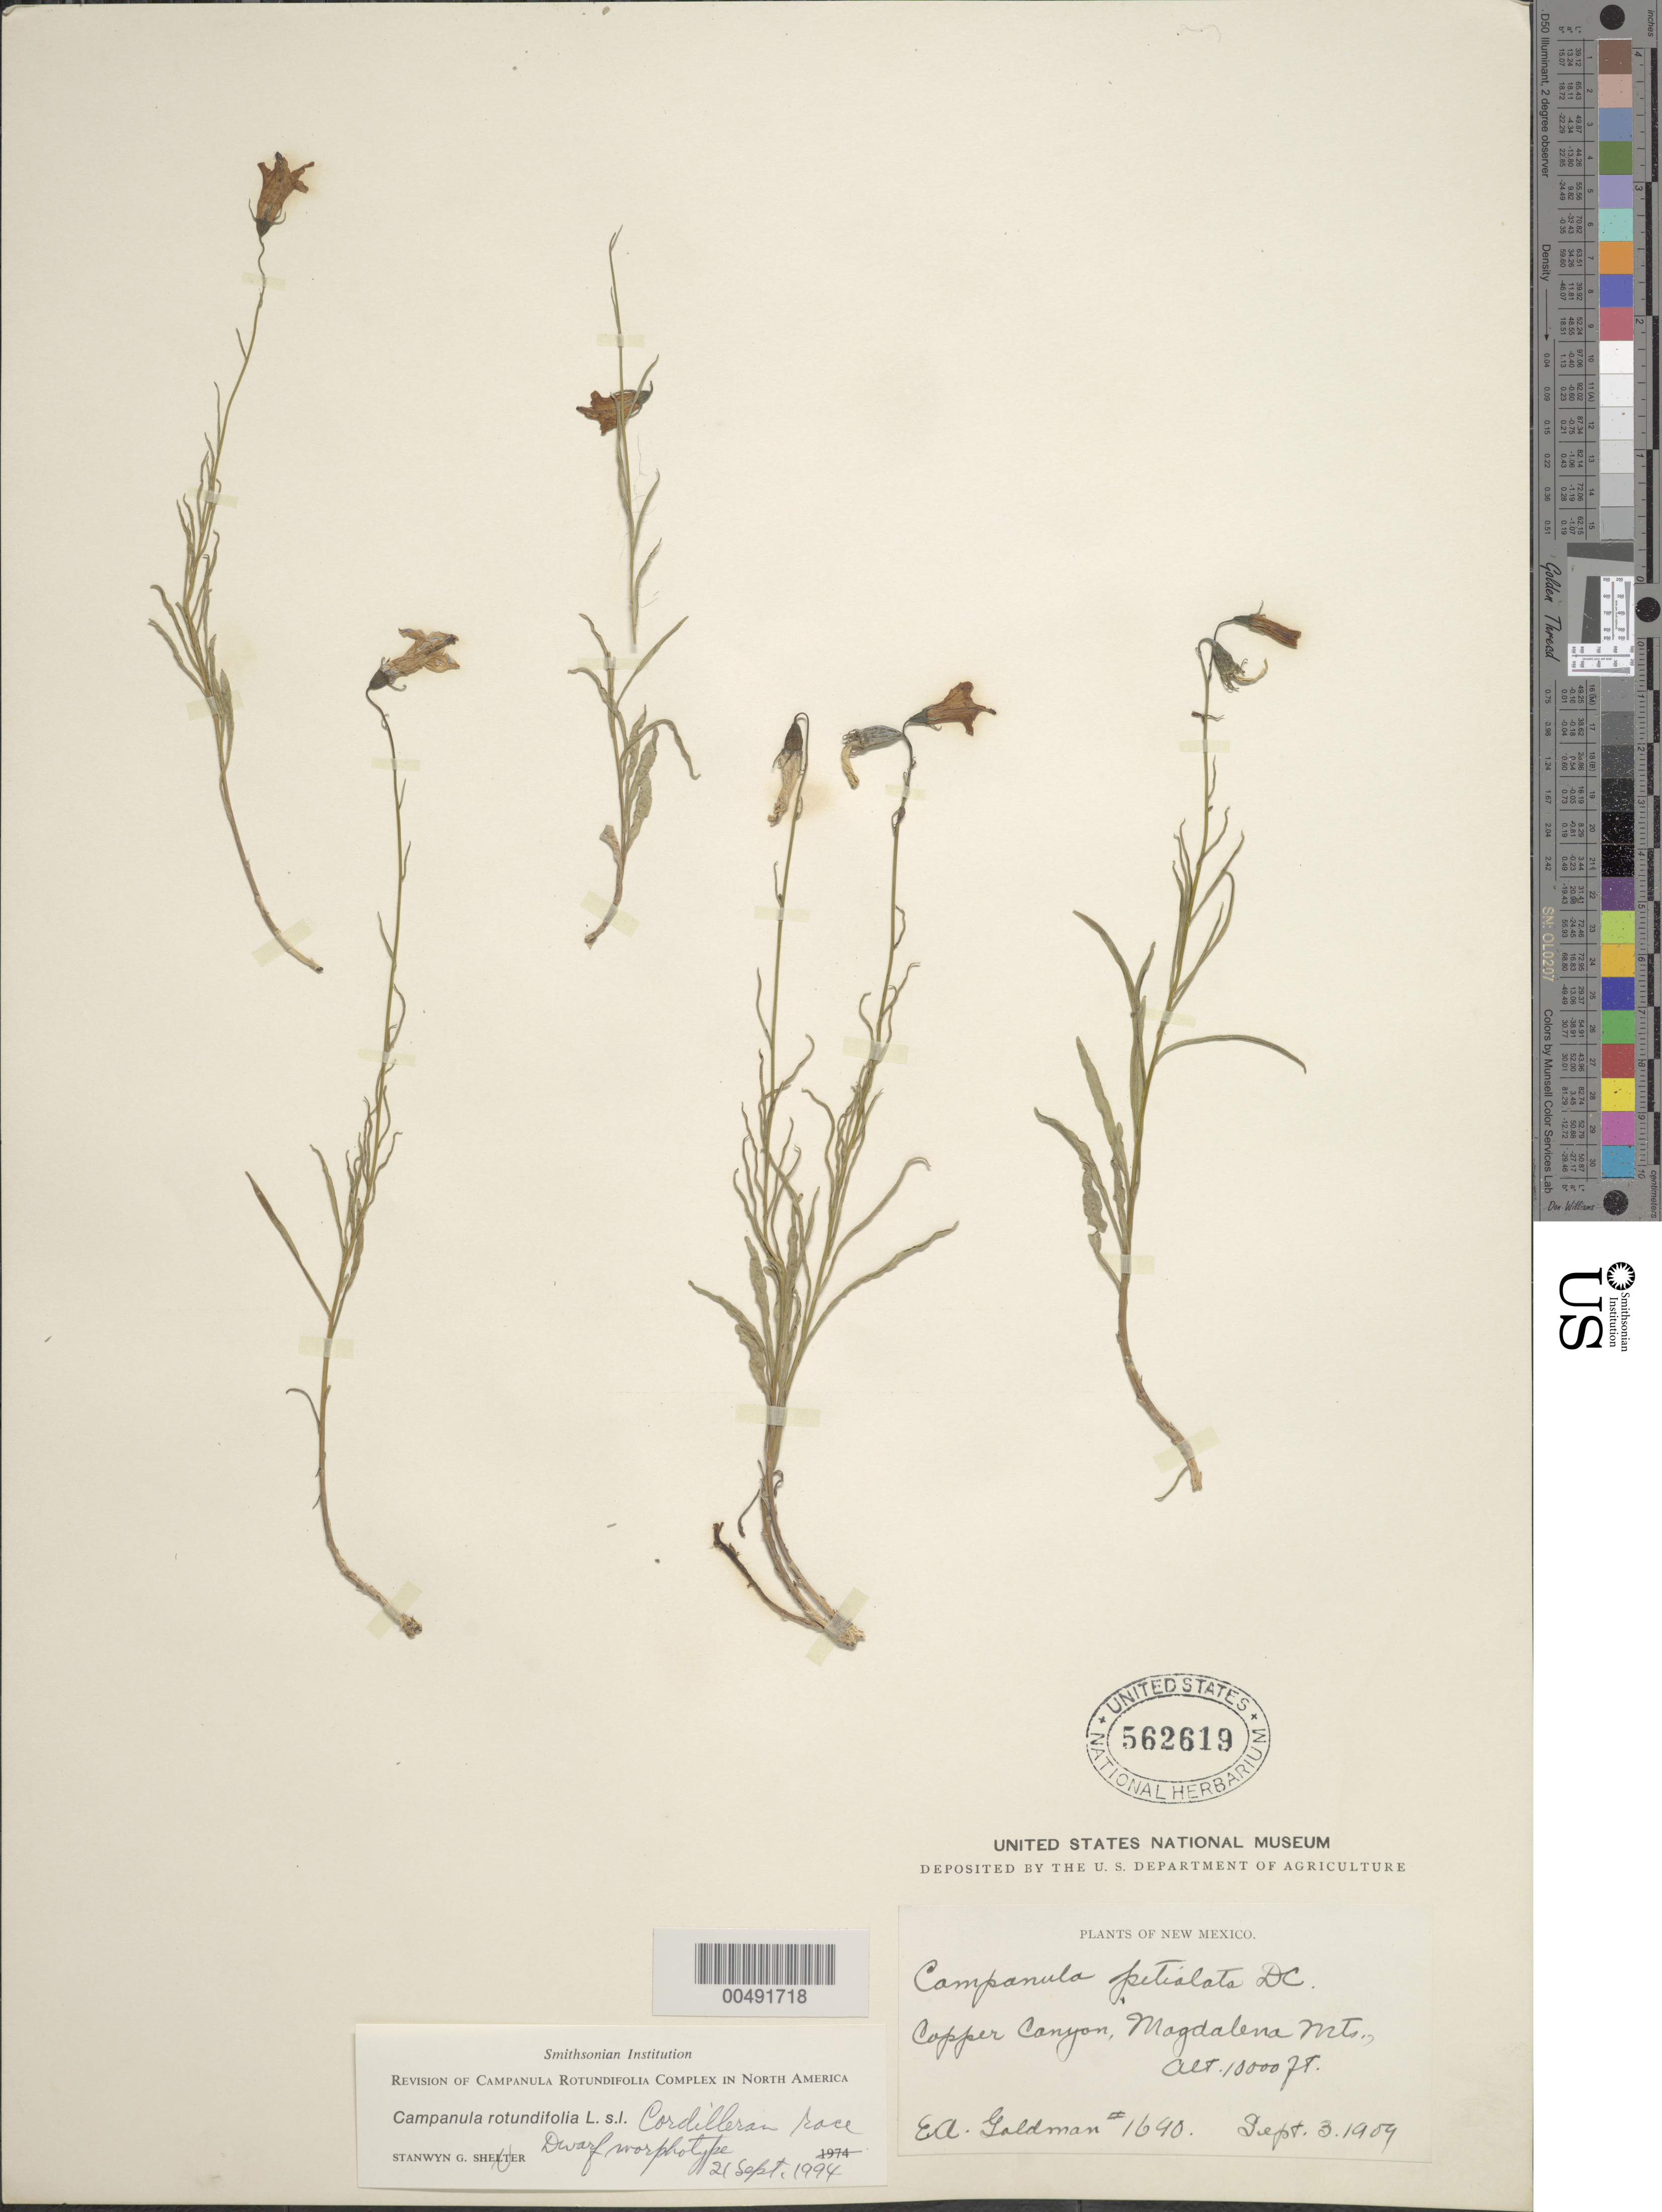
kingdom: Plantae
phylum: Tracheophyta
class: Magnoliopsida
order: Asterales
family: Campanulaceae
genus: Campanula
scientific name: Campanula rotundifolia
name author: L.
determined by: Shetler, Stanwyn G., (US), NMNH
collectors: E. A. Goldman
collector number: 1690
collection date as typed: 03 Sep 1909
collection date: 1909-09-03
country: United States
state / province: New Mexico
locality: Copper Canyon, Magdalena Mountains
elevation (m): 3048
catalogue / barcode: US 562619